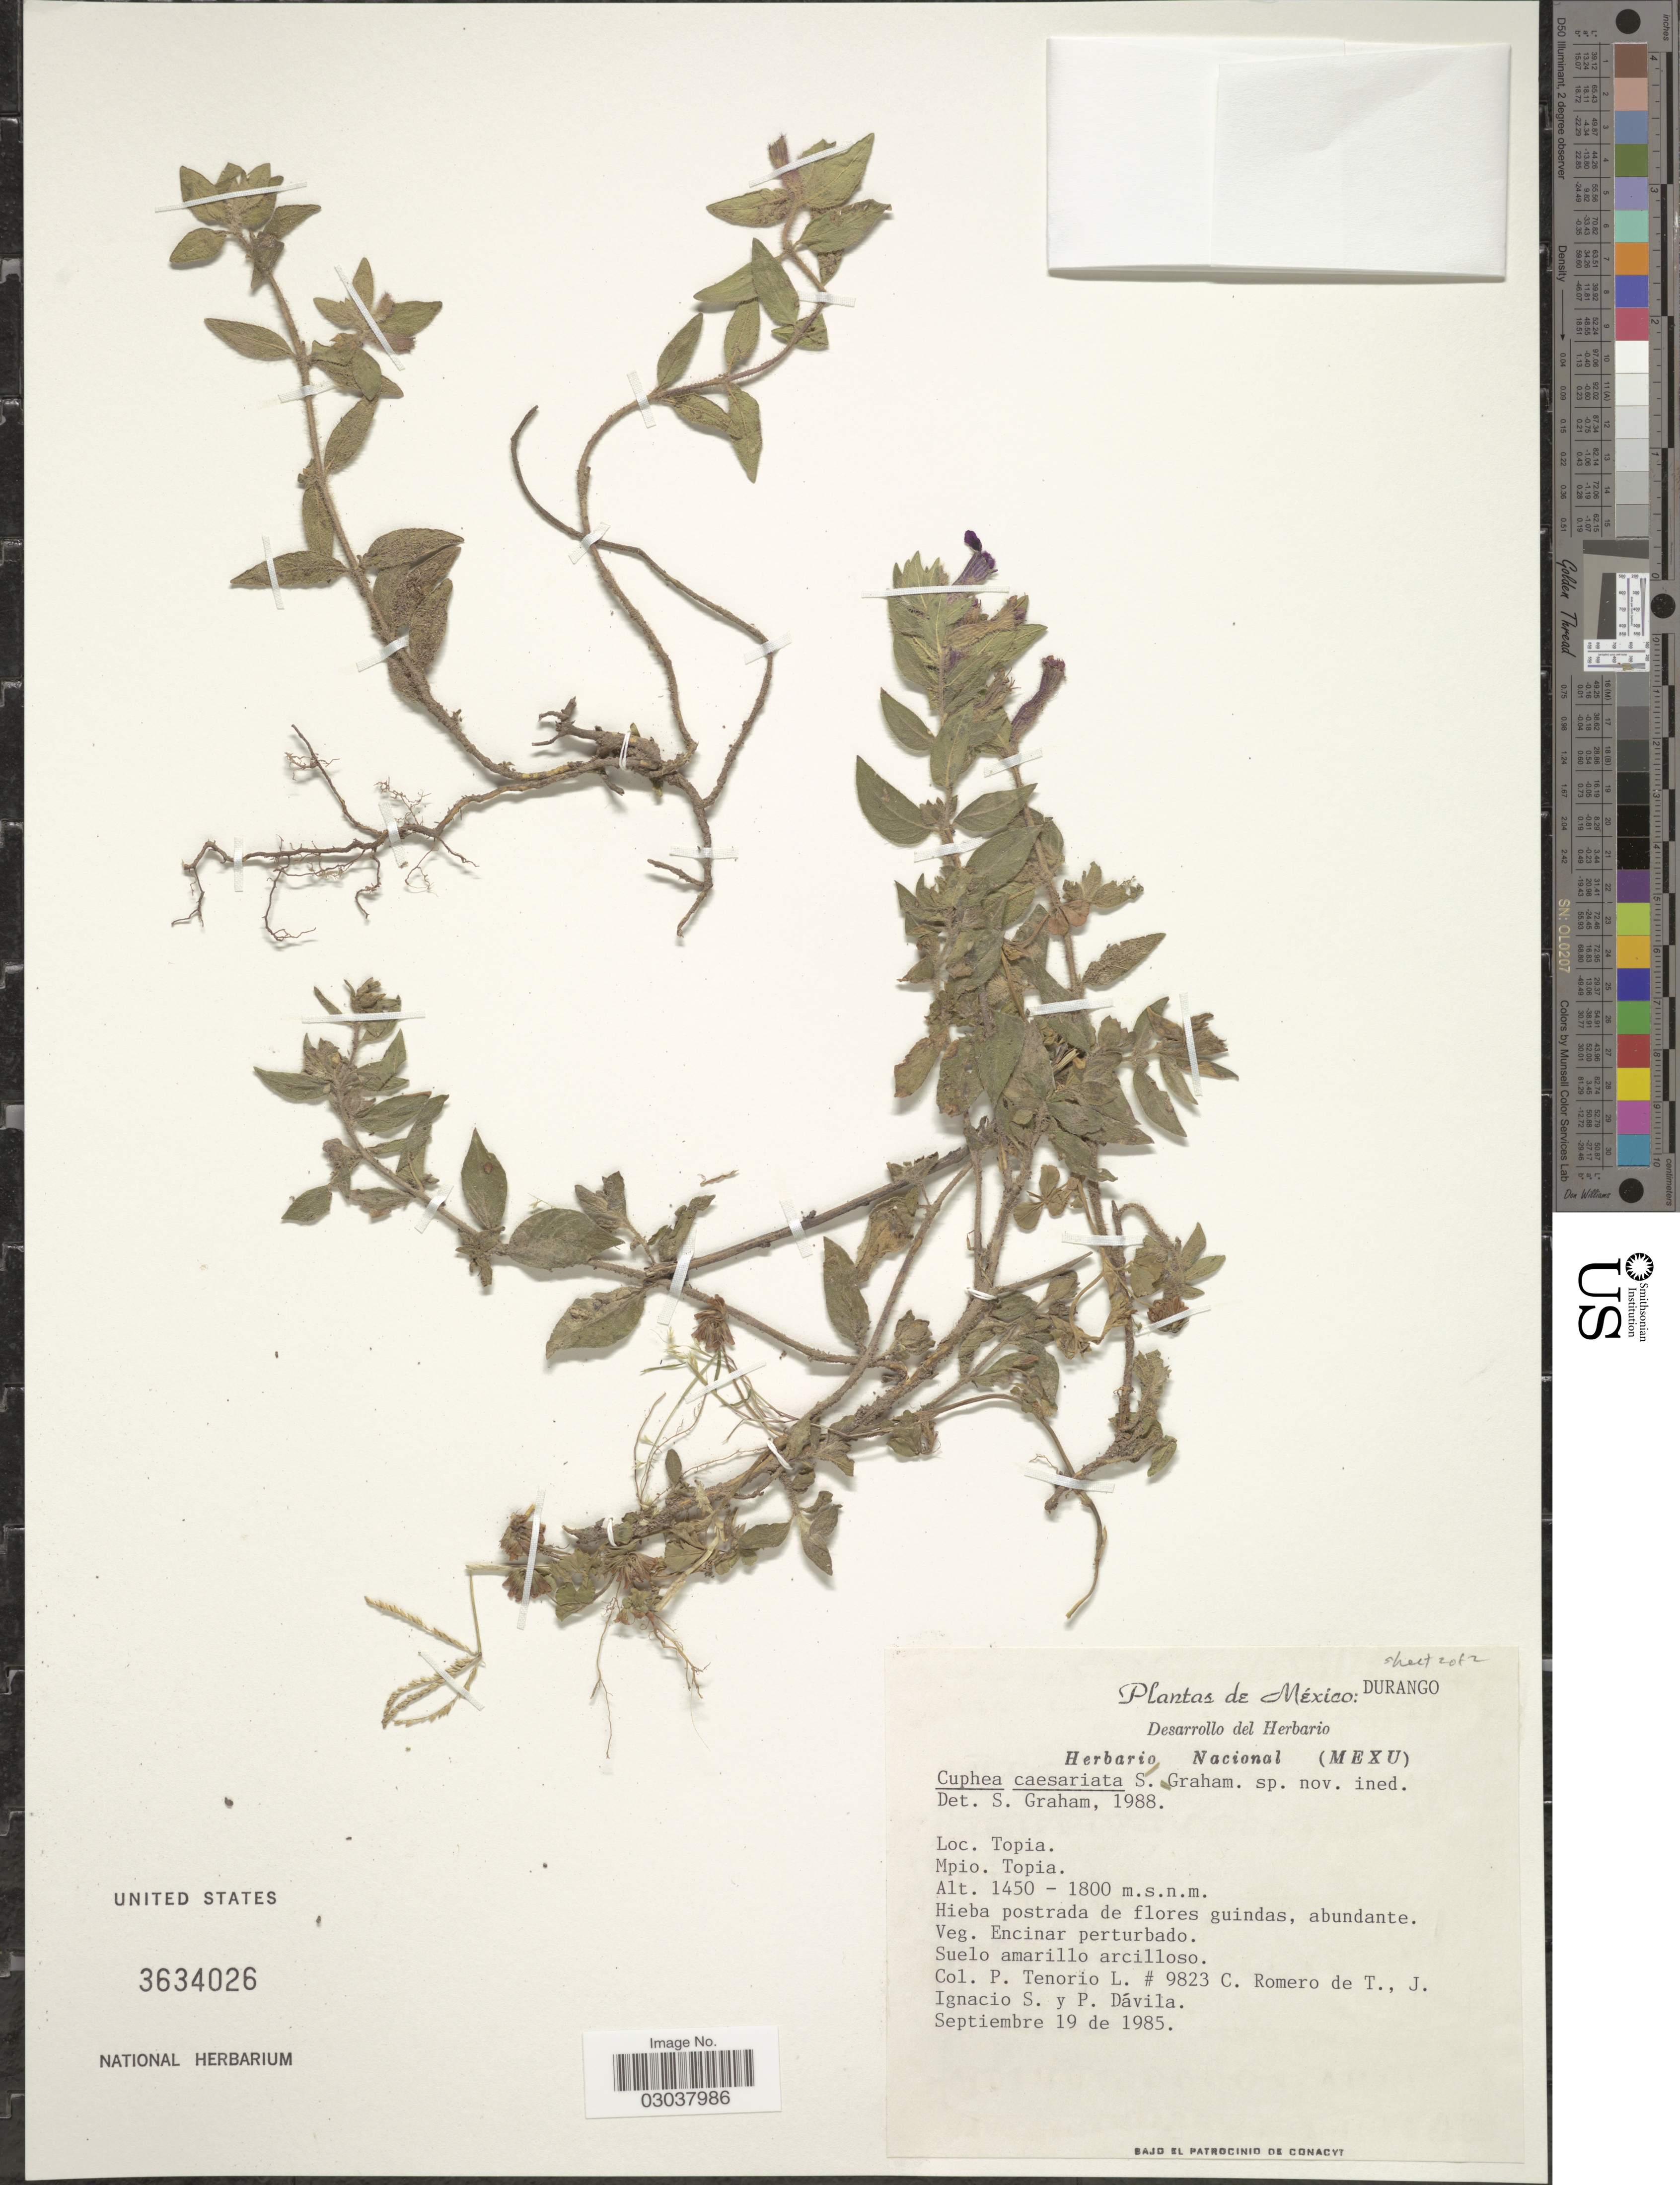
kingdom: Plantae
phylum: Tracheophyta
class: Magnoliopsida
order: Myrtales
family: Lythraceae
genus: Cuphea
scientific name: Cuphea caesariata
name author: S.A. Graham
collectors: P. Tenorio L., C. Romero de T., Ignacio S., J. & P. Dávila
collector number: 9823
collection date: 1985-09-19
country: Mexico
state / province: Durango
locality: Topia. Mpio. Topia.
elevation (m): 1450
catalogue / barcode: US 3634026